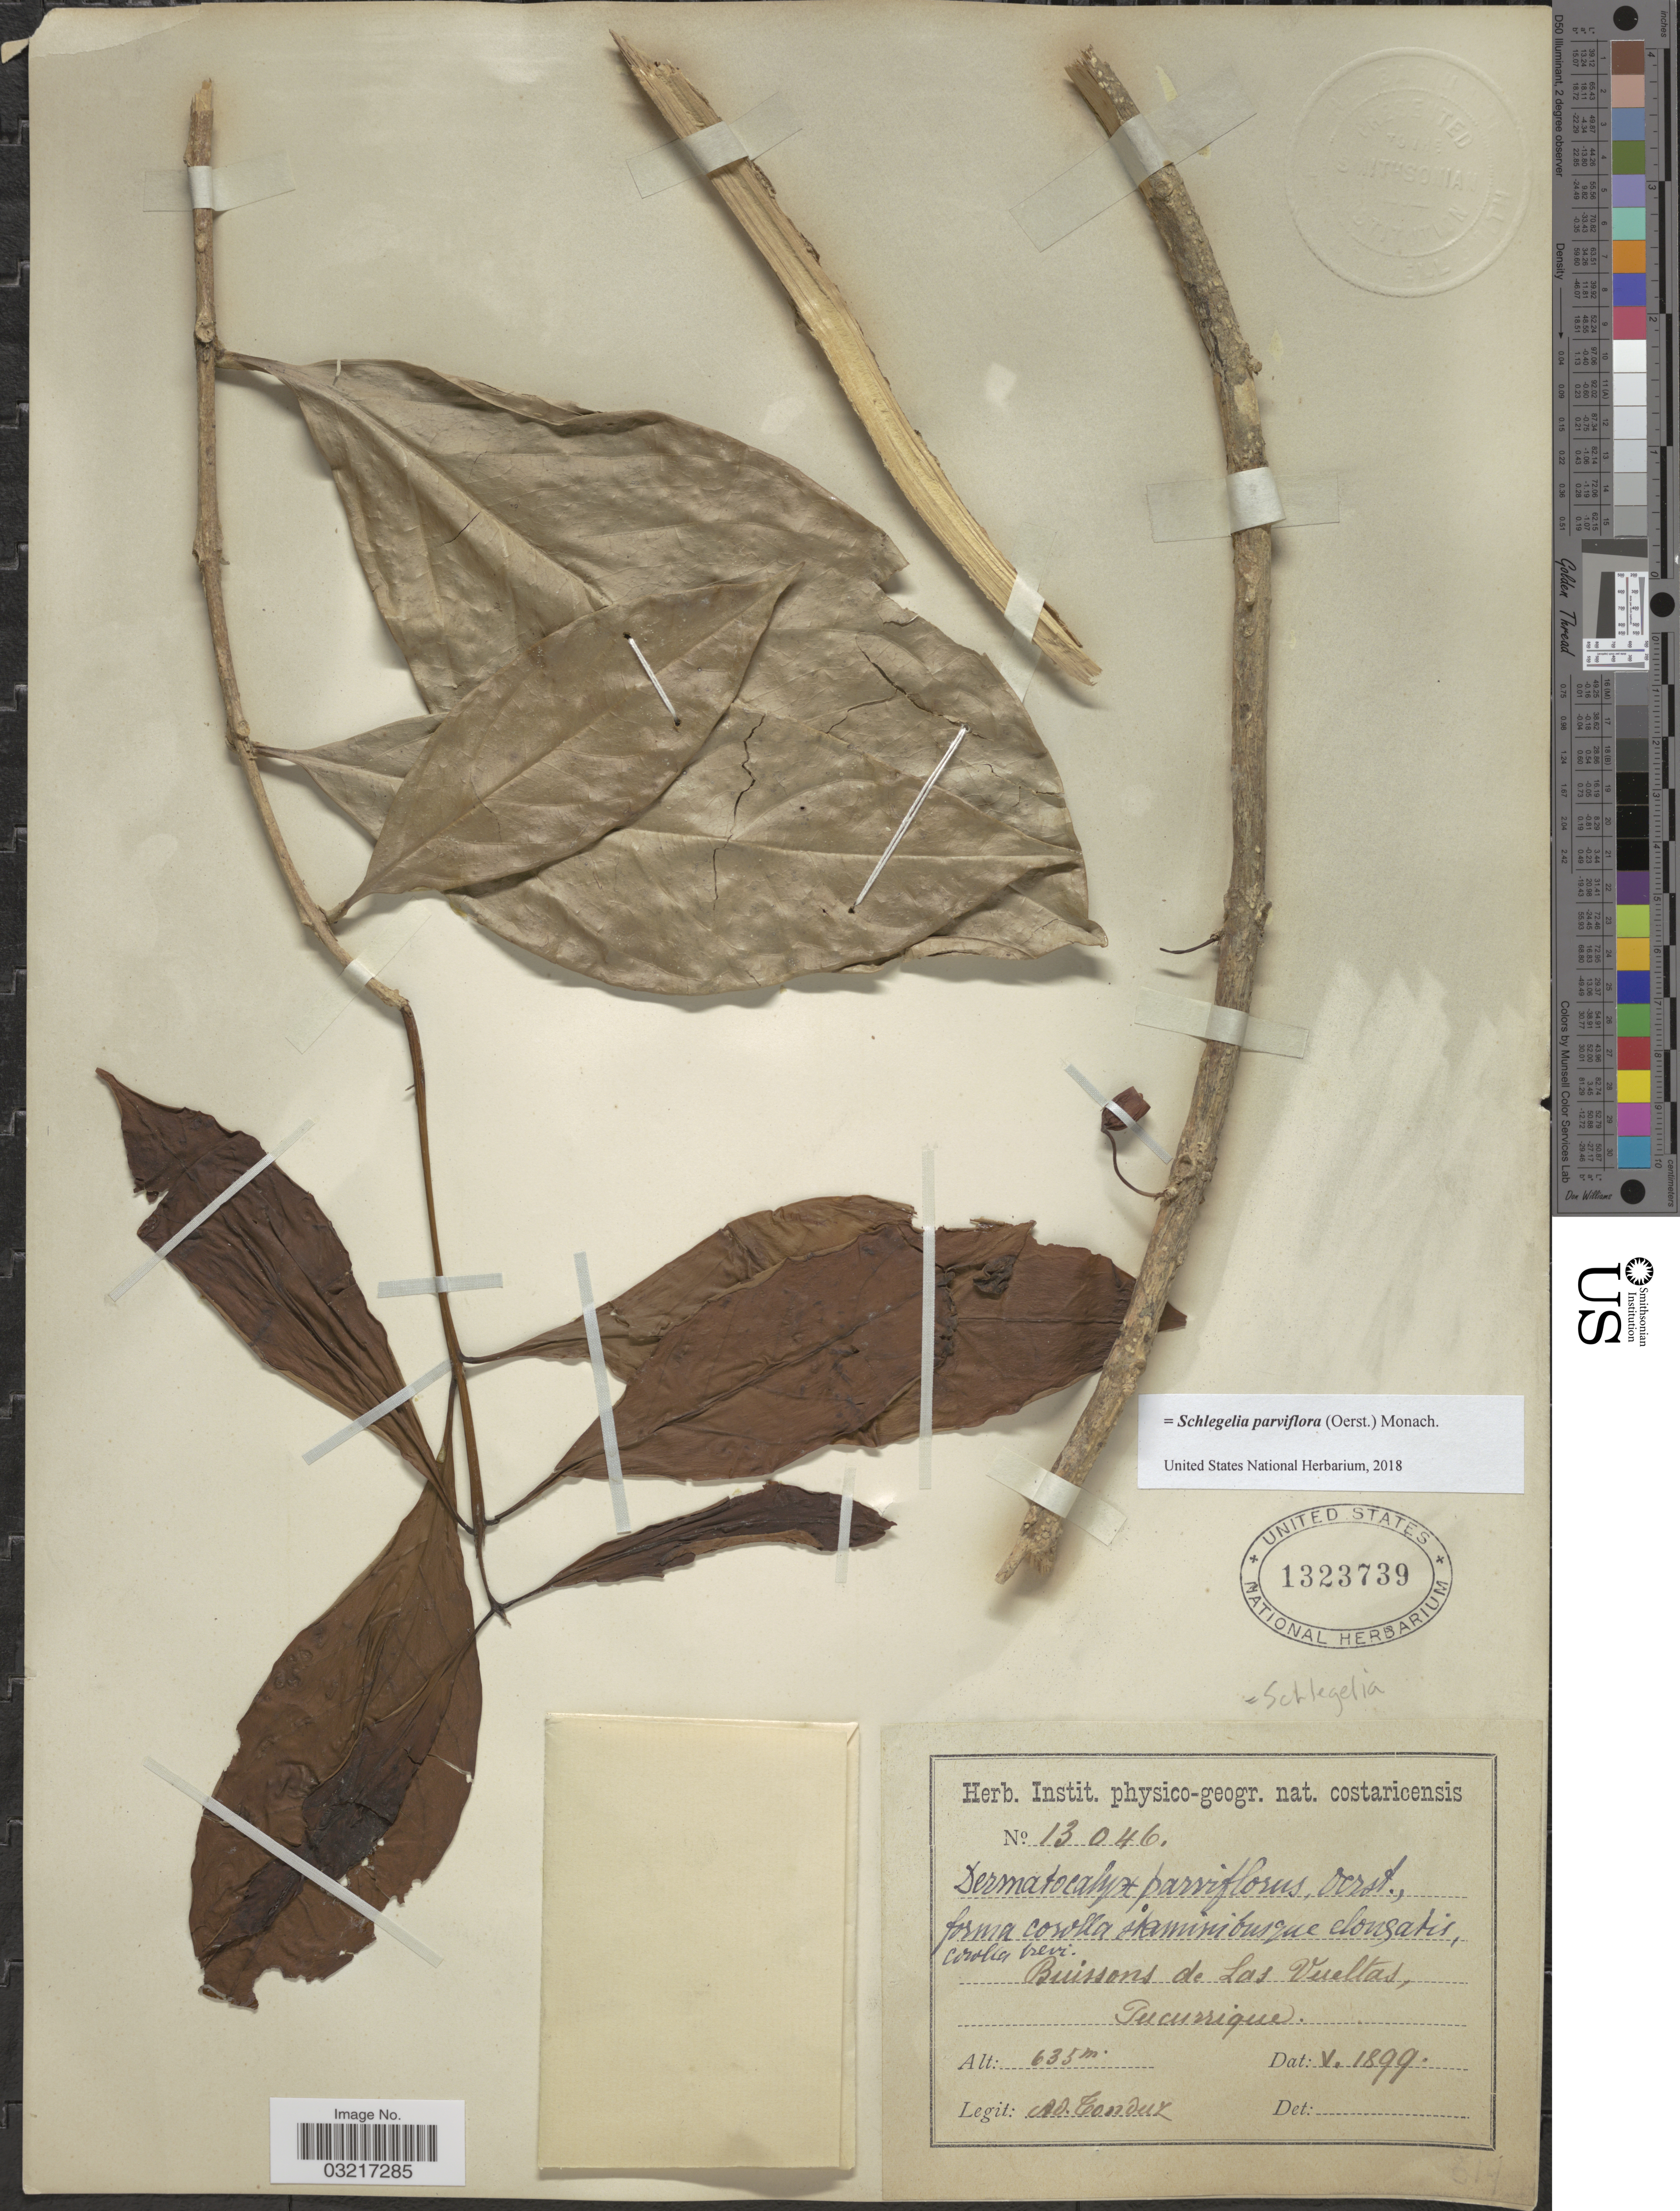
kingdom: Plantae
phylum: Tracheophyta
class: Magnoliopsida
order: Lamiales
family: Schlegeliaceae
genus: Schlegelia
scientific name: Schlegelia parviflora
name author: (Oerst.) Monach.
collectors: A. Tonduz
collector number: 13046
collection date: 1899-05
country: Costa Rica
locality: Buissons de Las Vueltas, Tucurrique.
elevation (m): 635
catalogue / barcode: US 1323739